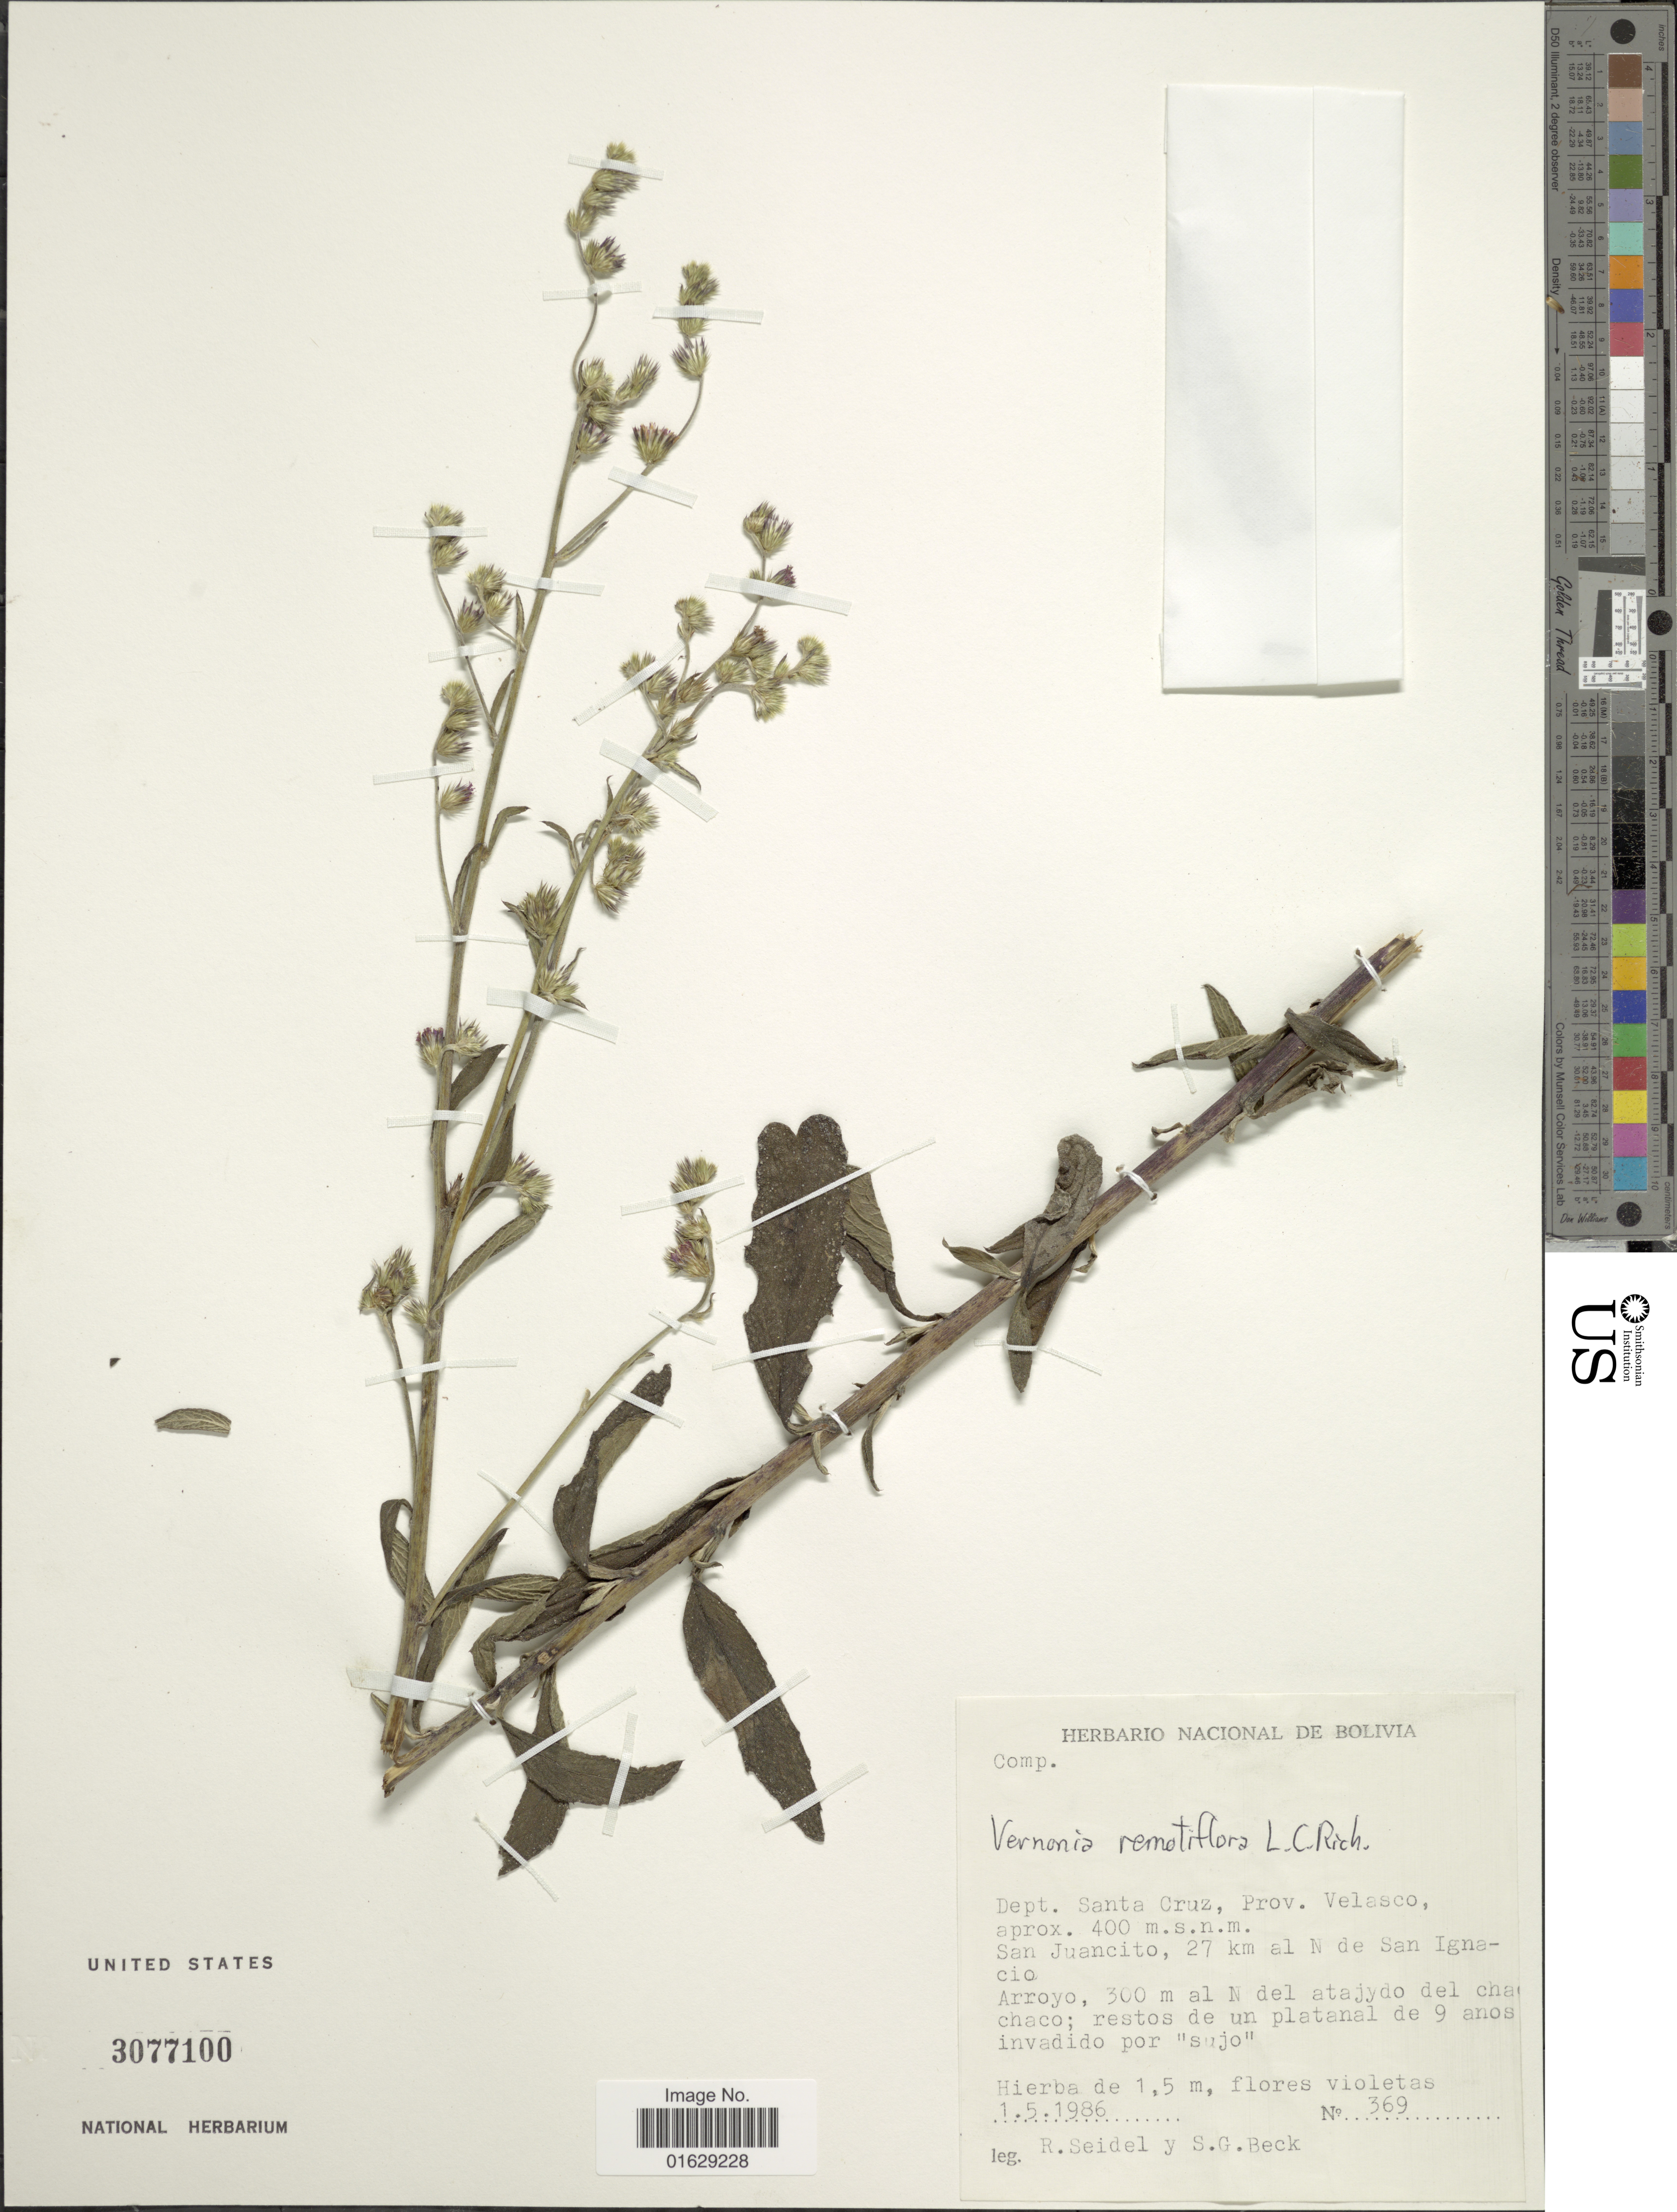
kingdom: Plantae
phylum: Tracheophyta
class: Magnoliopsida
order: Asterales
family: Asteraceae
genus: Lepidaploa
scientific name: Lepidaploa remotiflora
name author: (Rich.) H. Rob.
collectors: R. Seidel & S. G. Beck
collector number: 369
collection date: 1986-05-01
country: Bolivia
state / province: Santa Cruz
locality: Dept. Santa Cruz, Prov. Velasco, San Juancito, 27 km al N de San Ignacio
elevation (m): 300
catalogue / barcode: US 3077100